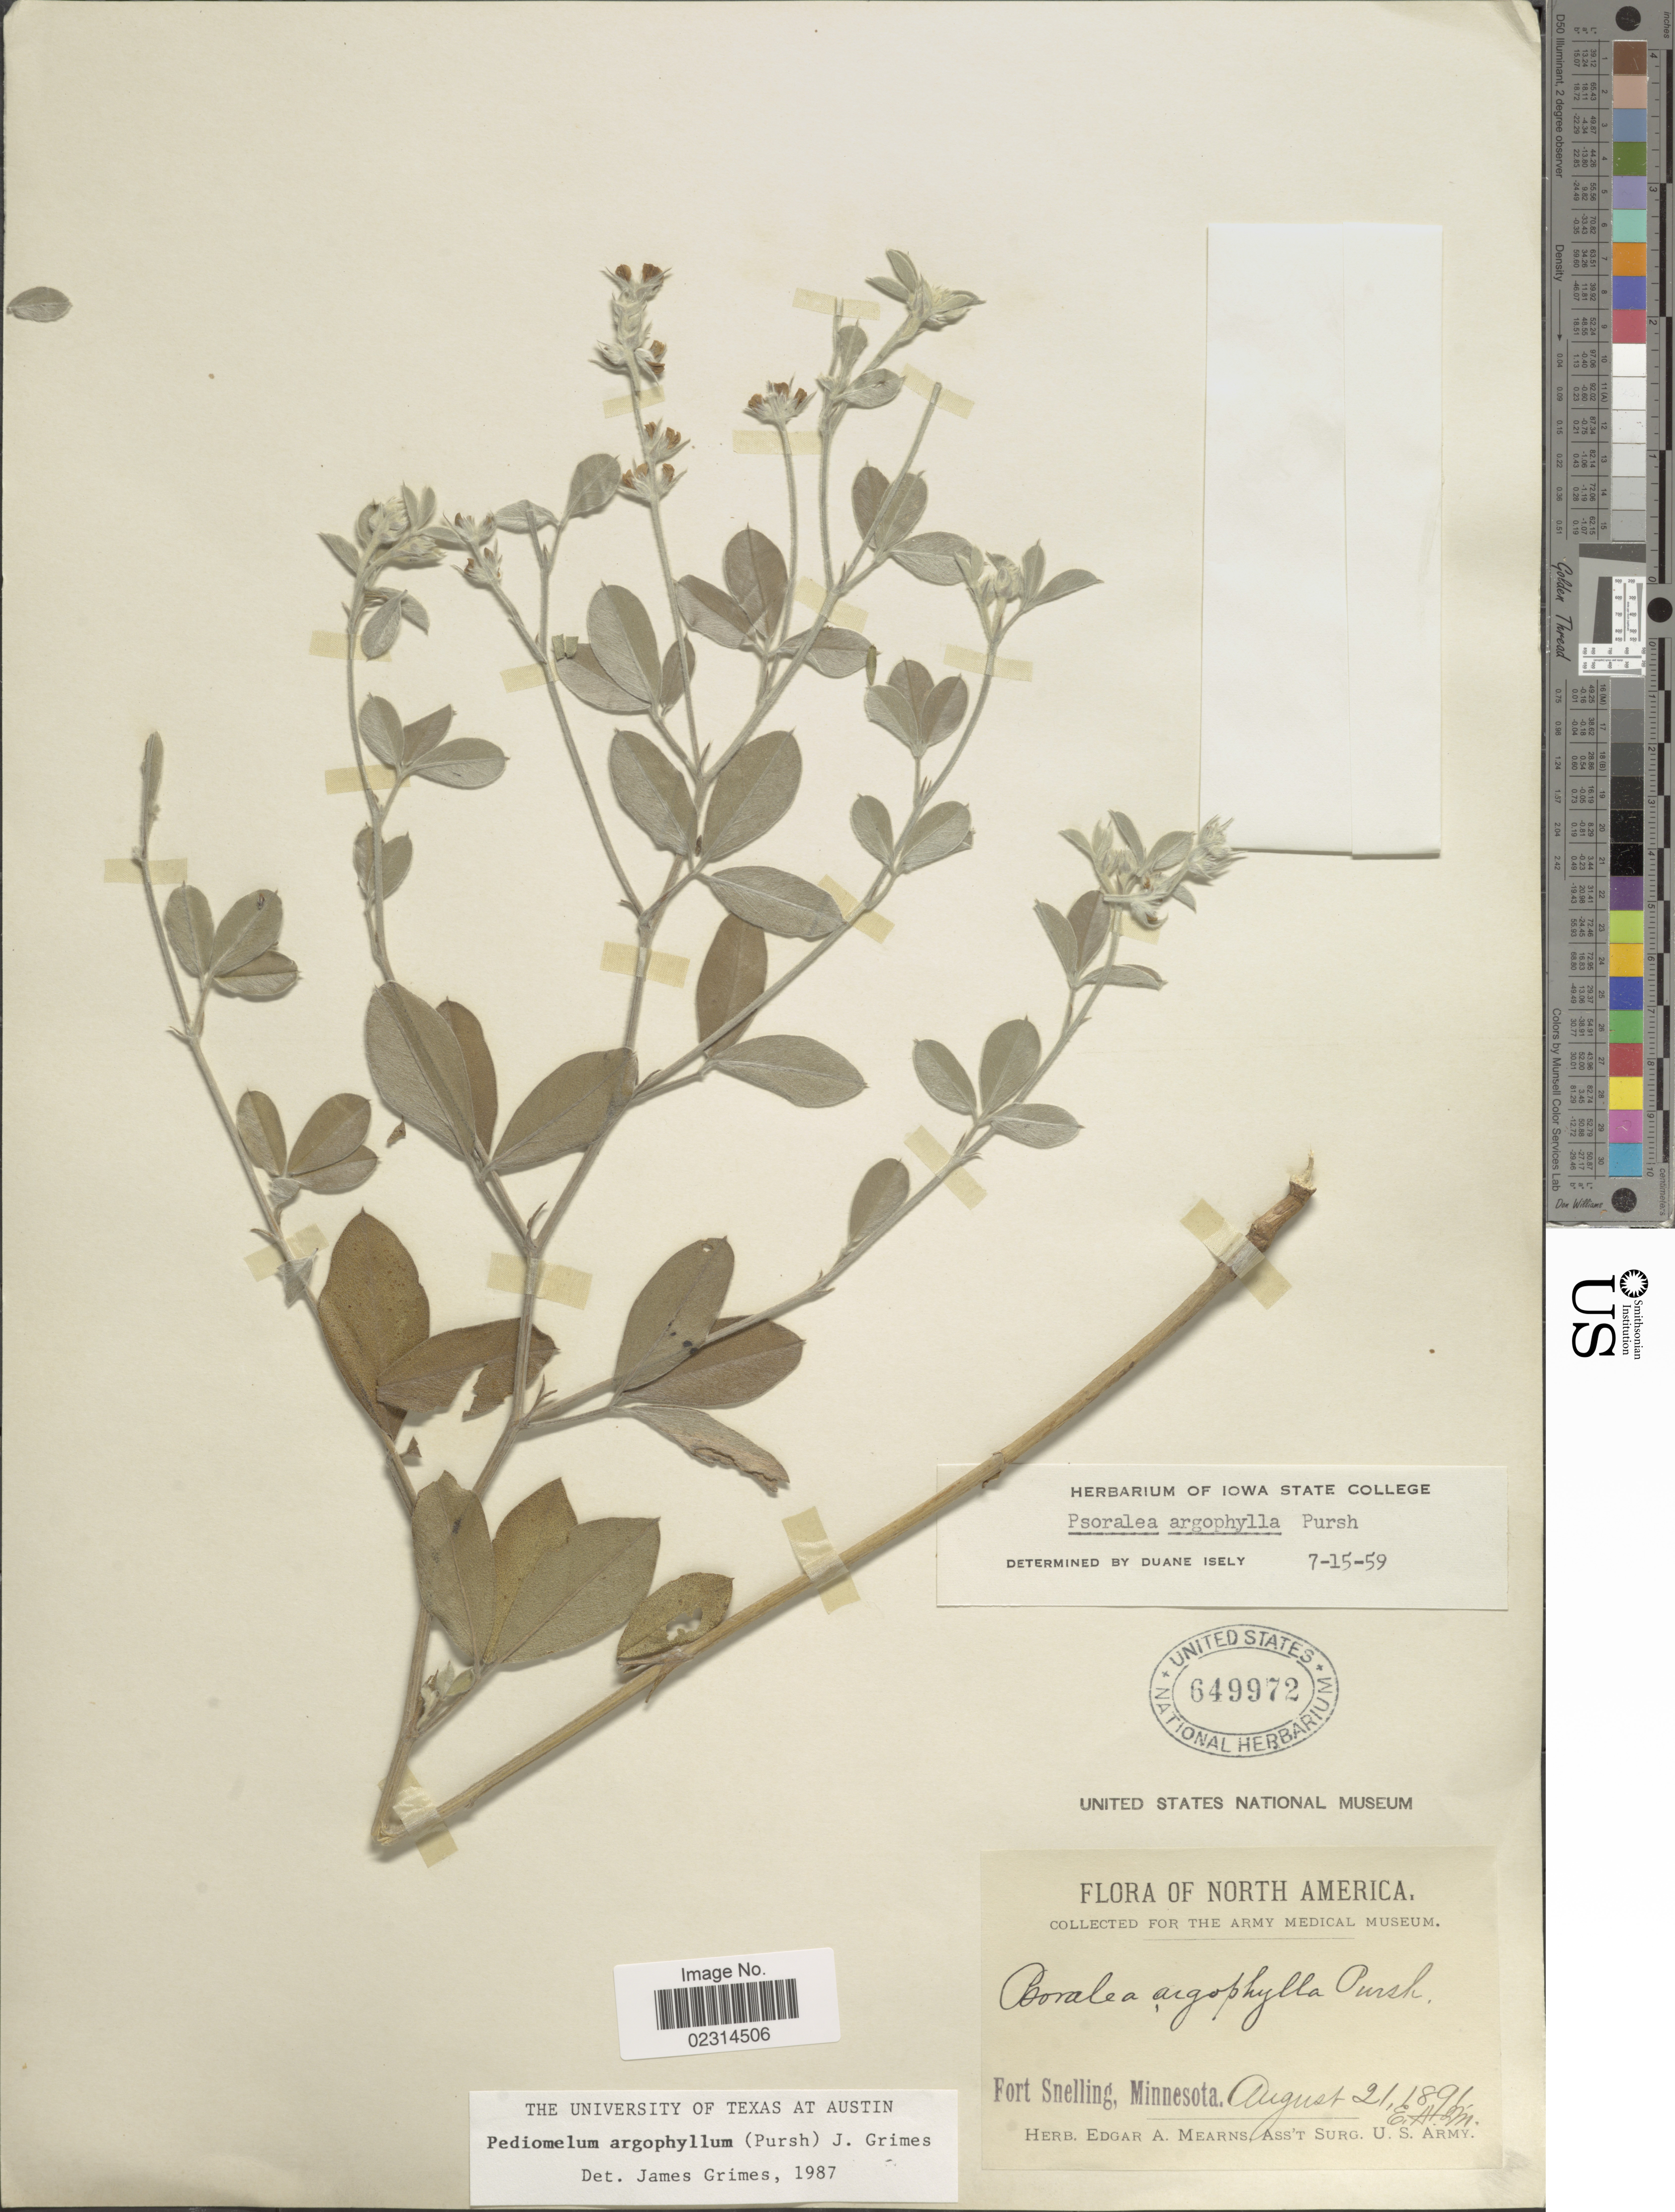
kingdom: Plantae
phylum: Tracheophyta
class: Magnoliopsida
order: Fabales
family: Fabaceae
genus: Pediomelum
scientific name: Pediomelum argophyllum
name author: (Pursh) J.W. Grimes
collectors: E. A. Mearns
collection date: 1891-08-21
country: United States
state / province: Minnesota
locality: Fort Snelling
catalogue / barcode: US 649972